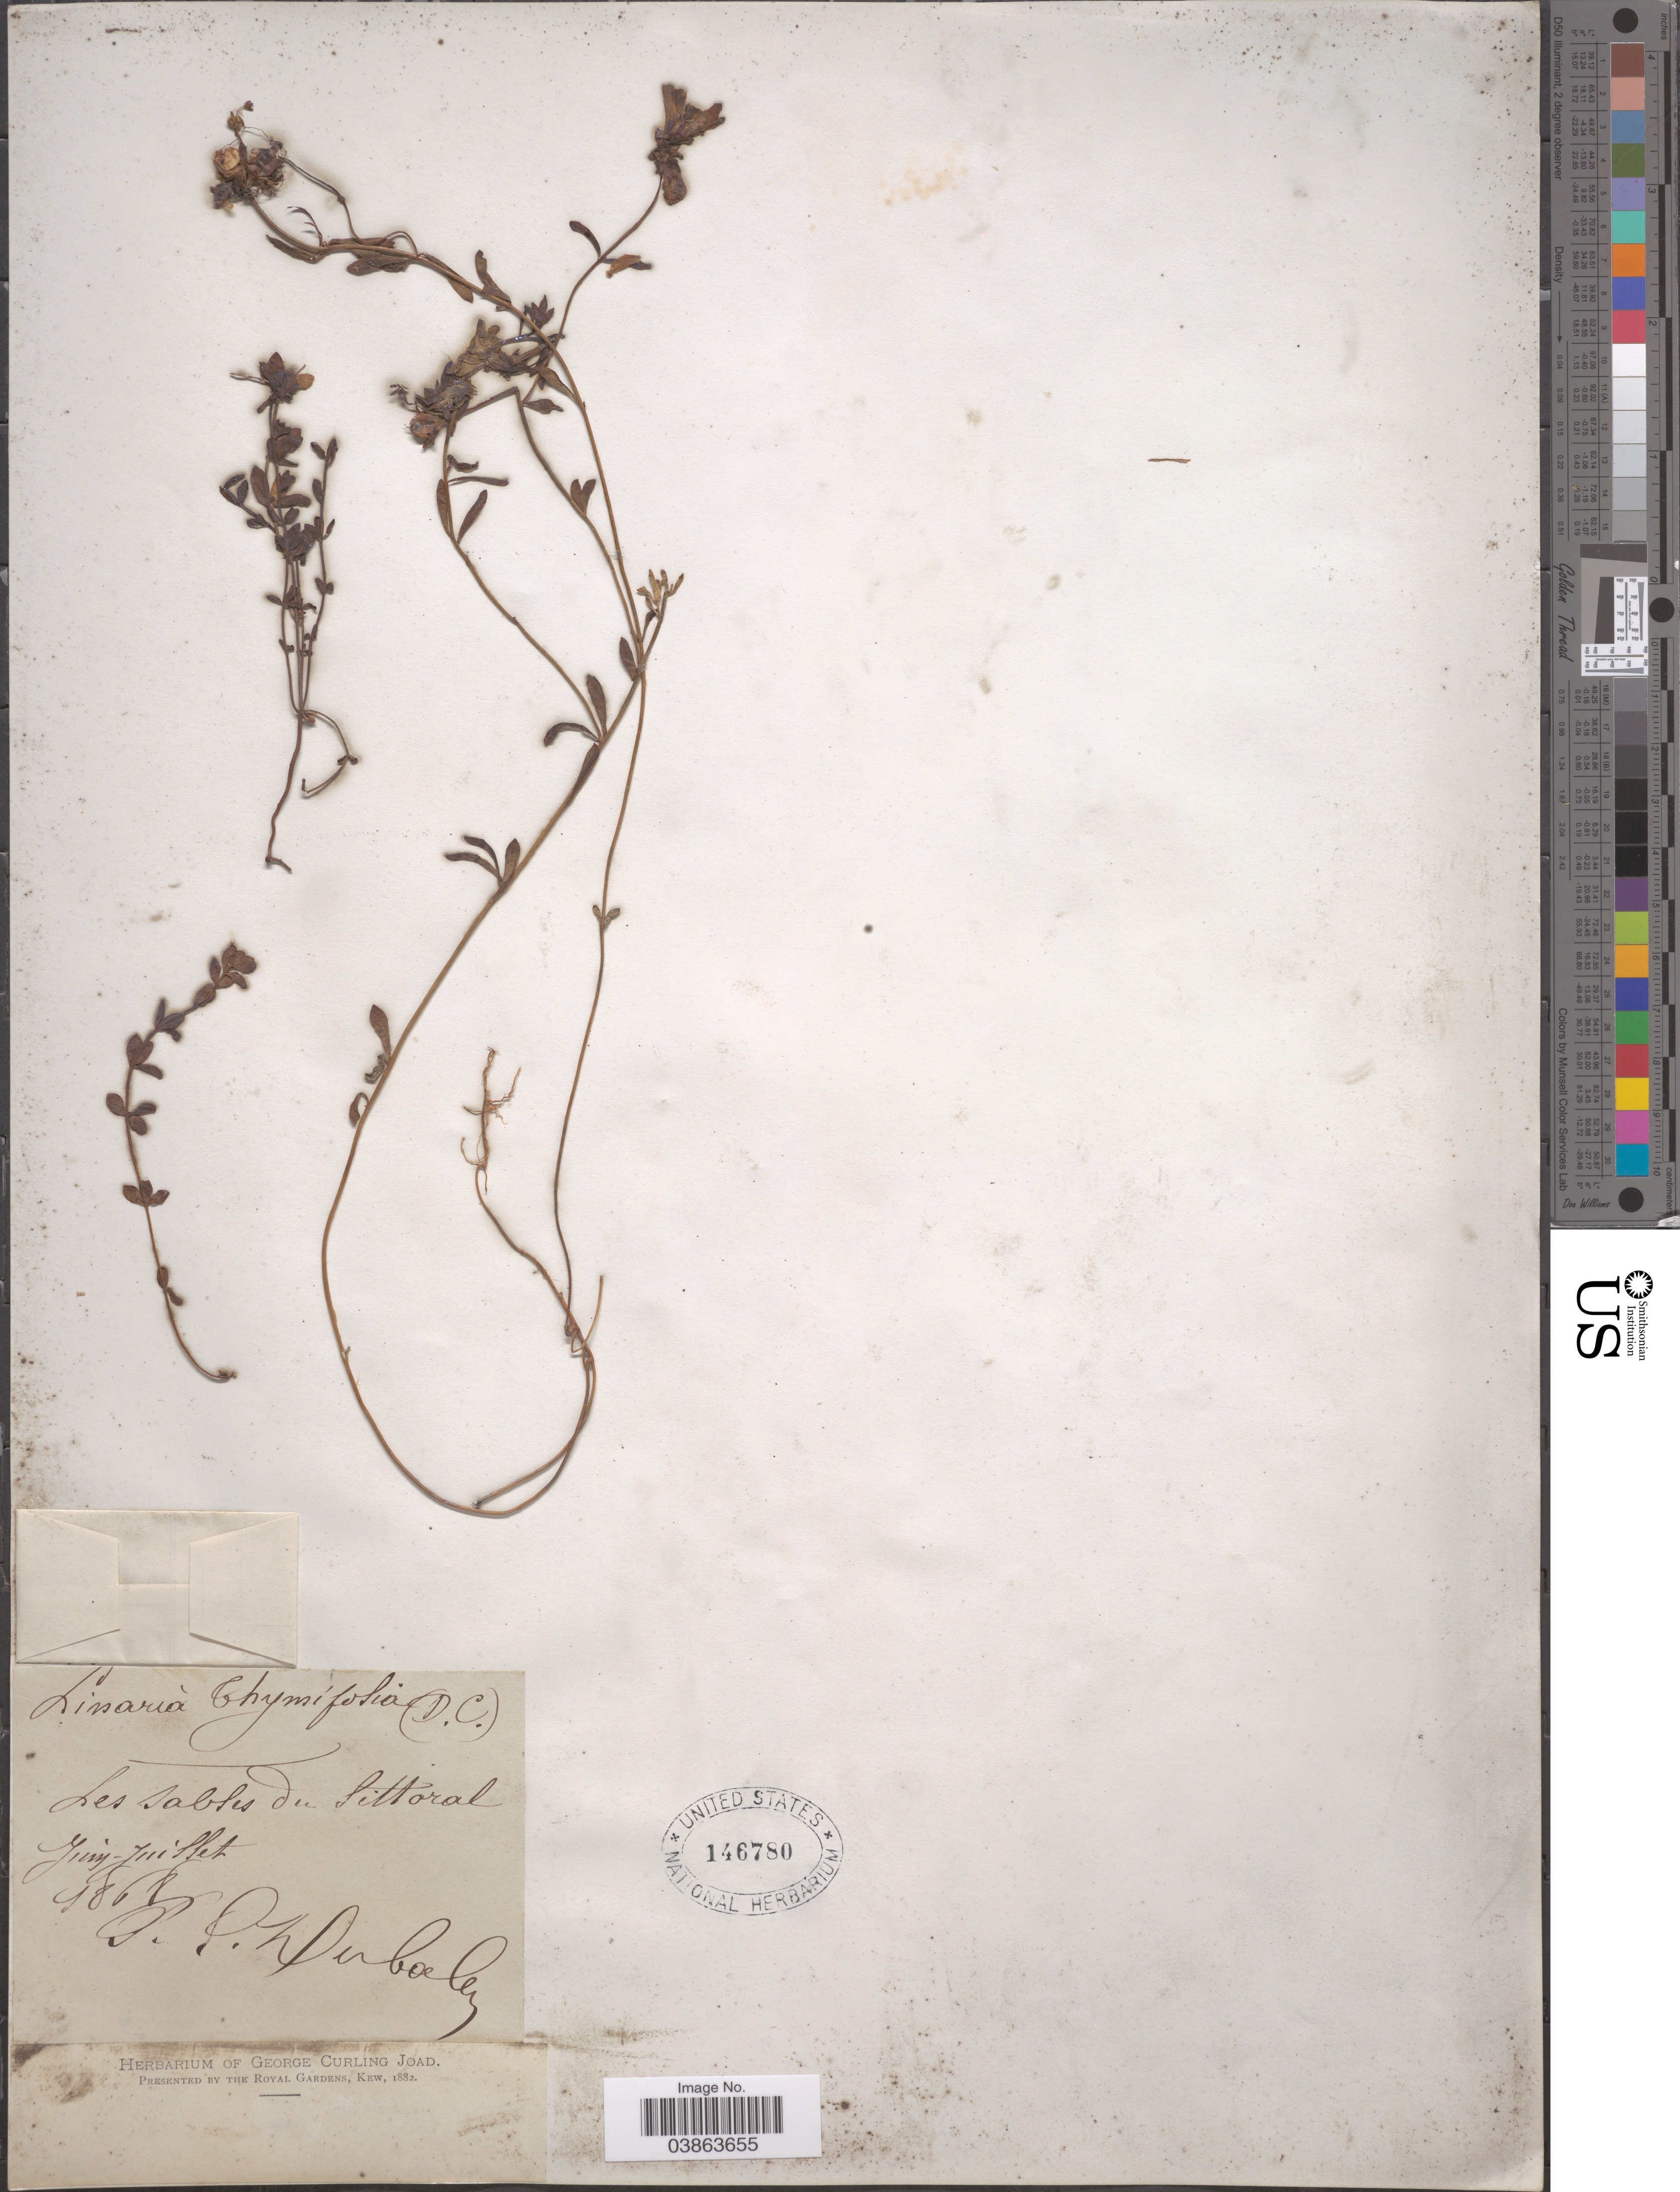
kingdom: Plantae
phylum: Tracheophyta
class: Magnoliopsida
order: Lamiales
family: Plantaginaceae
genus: Linaria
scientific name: Linaria thymifolia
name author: (Vahl) DC.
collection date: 1868-06/1868-07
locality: Les sables du Littoral.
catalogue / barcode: US 146780